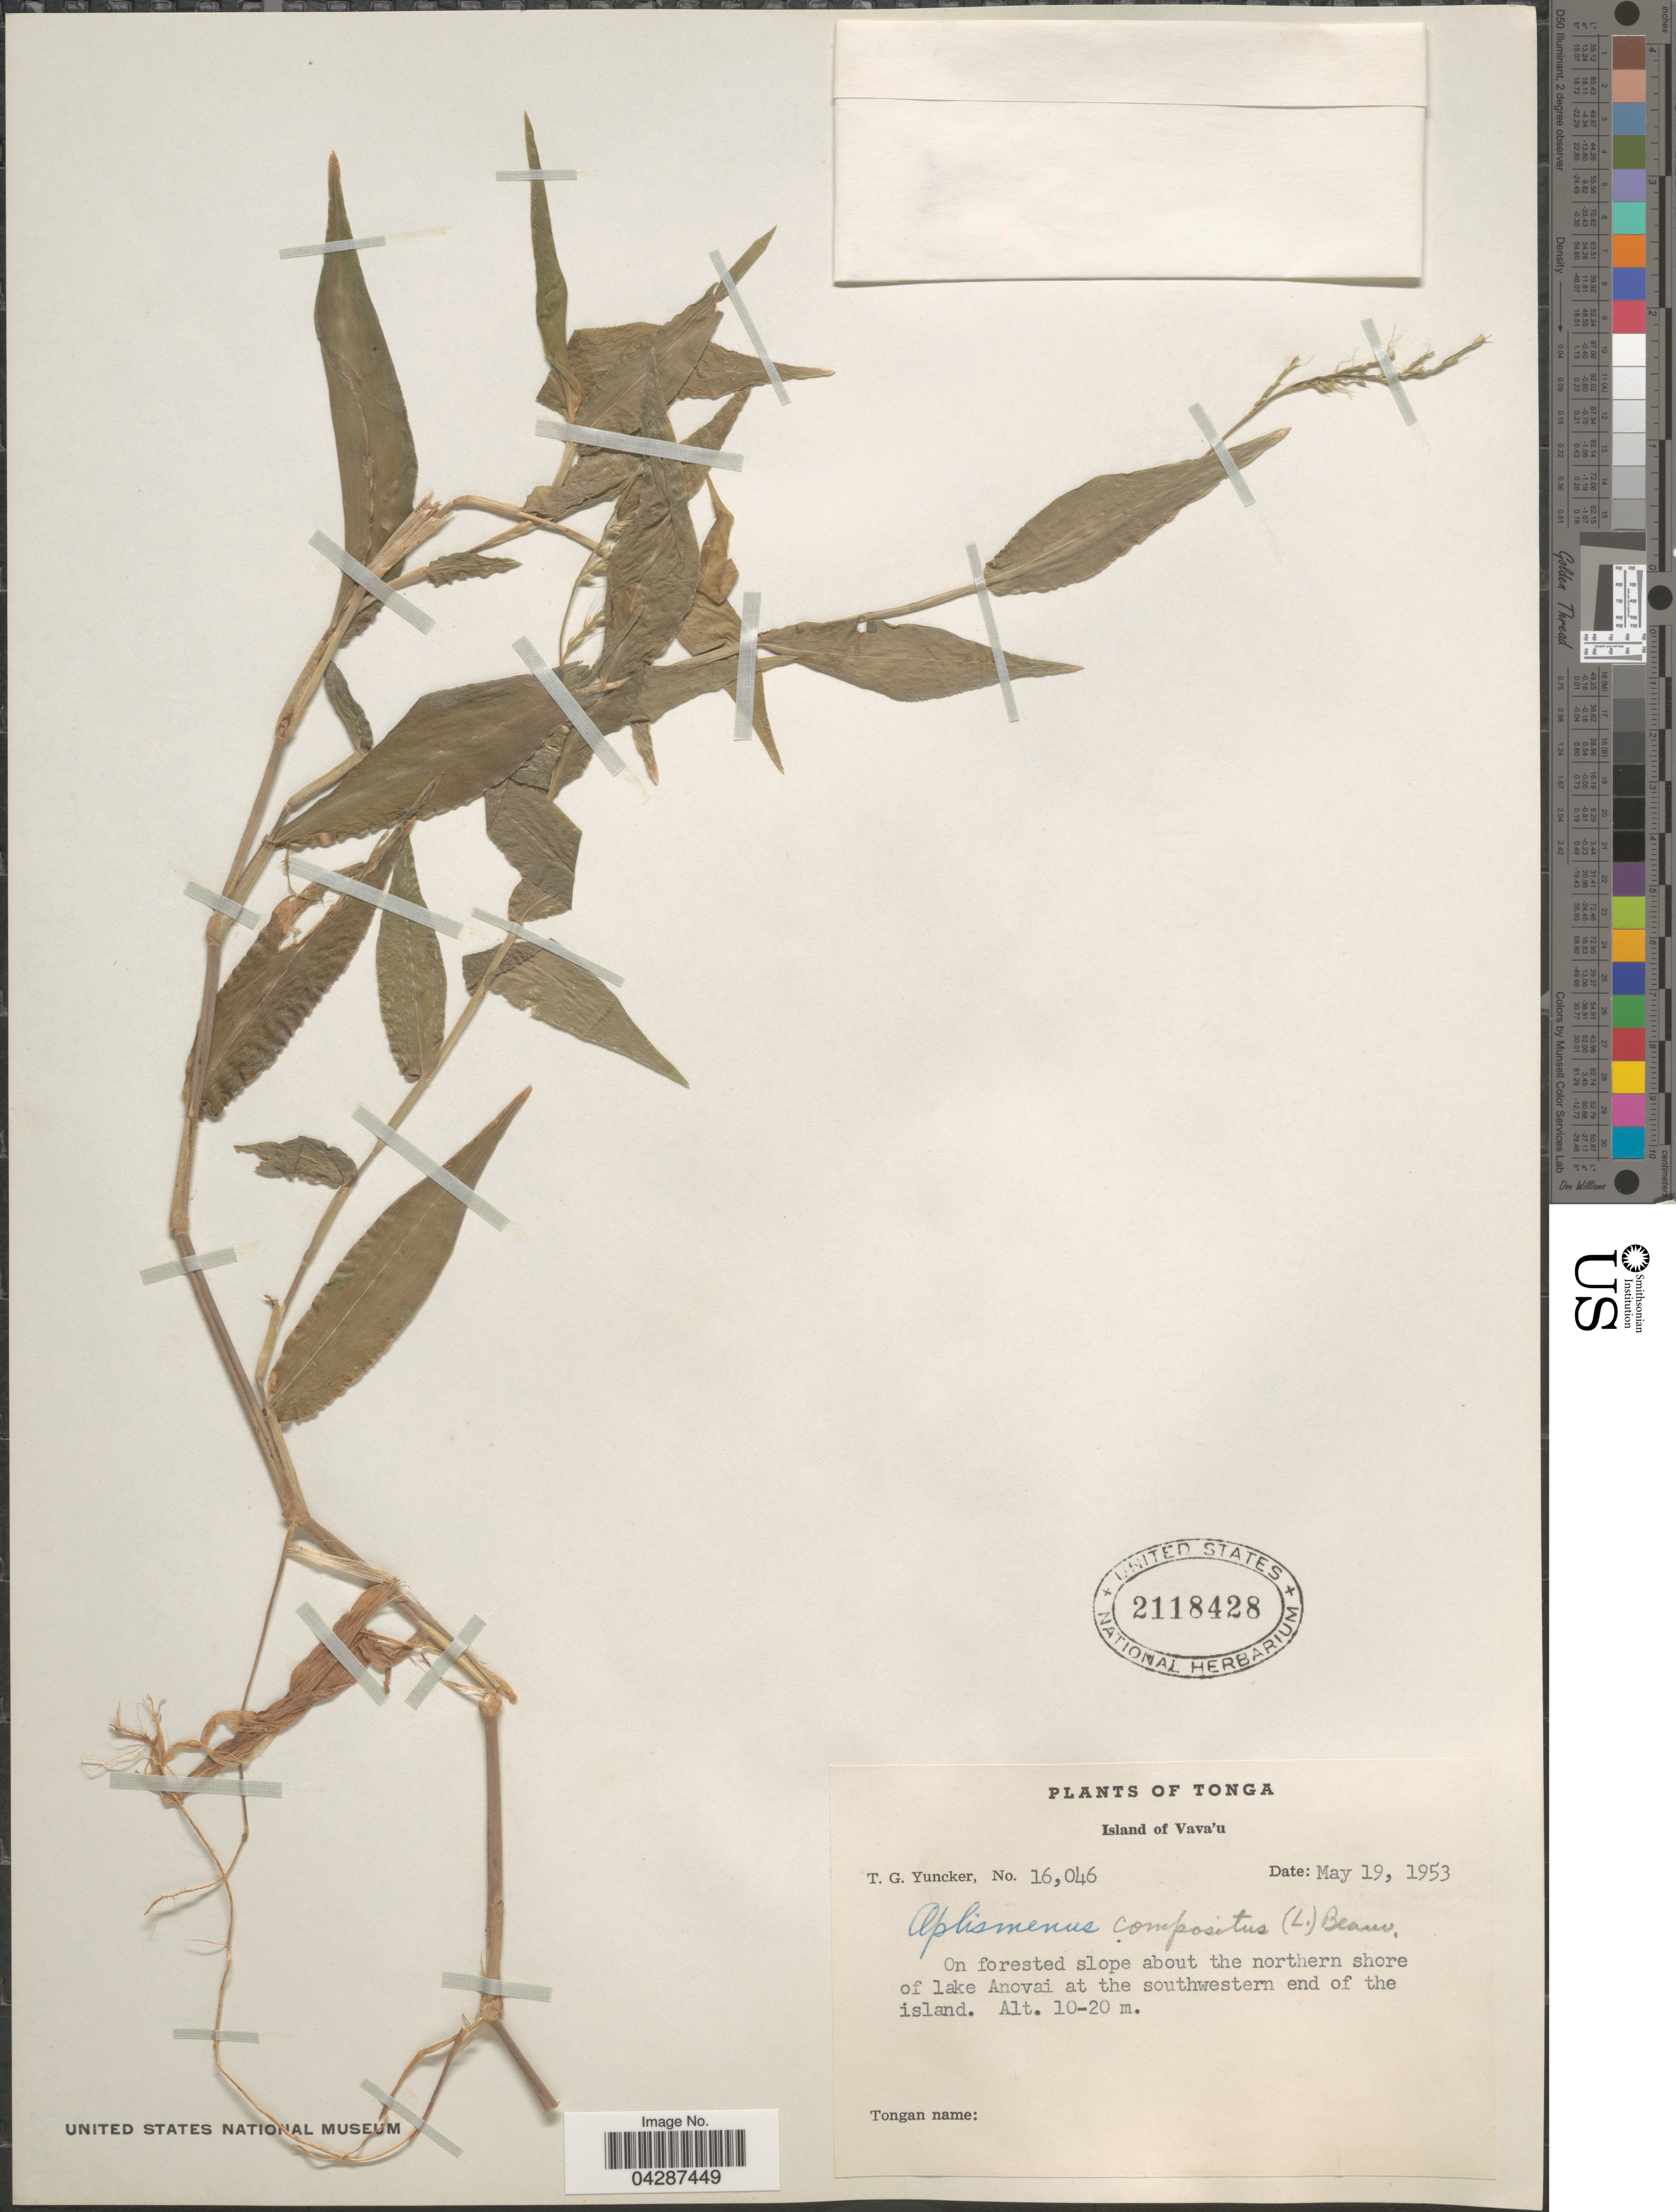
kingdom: Plantae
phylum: Tracheophyta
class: Liliopsida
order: Poales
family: Poaceae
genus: Oplismenus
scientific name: Oplismenus compositus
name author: (L.) P. Beauv.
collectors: T. G. Yuncker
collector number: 16046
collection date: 1953-05-19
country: Tonga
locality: Island of Vava'u. On forested slope about the northern shore of lake Anovai at the southwestern end of the island.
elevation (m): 10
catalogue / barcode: US 2118428